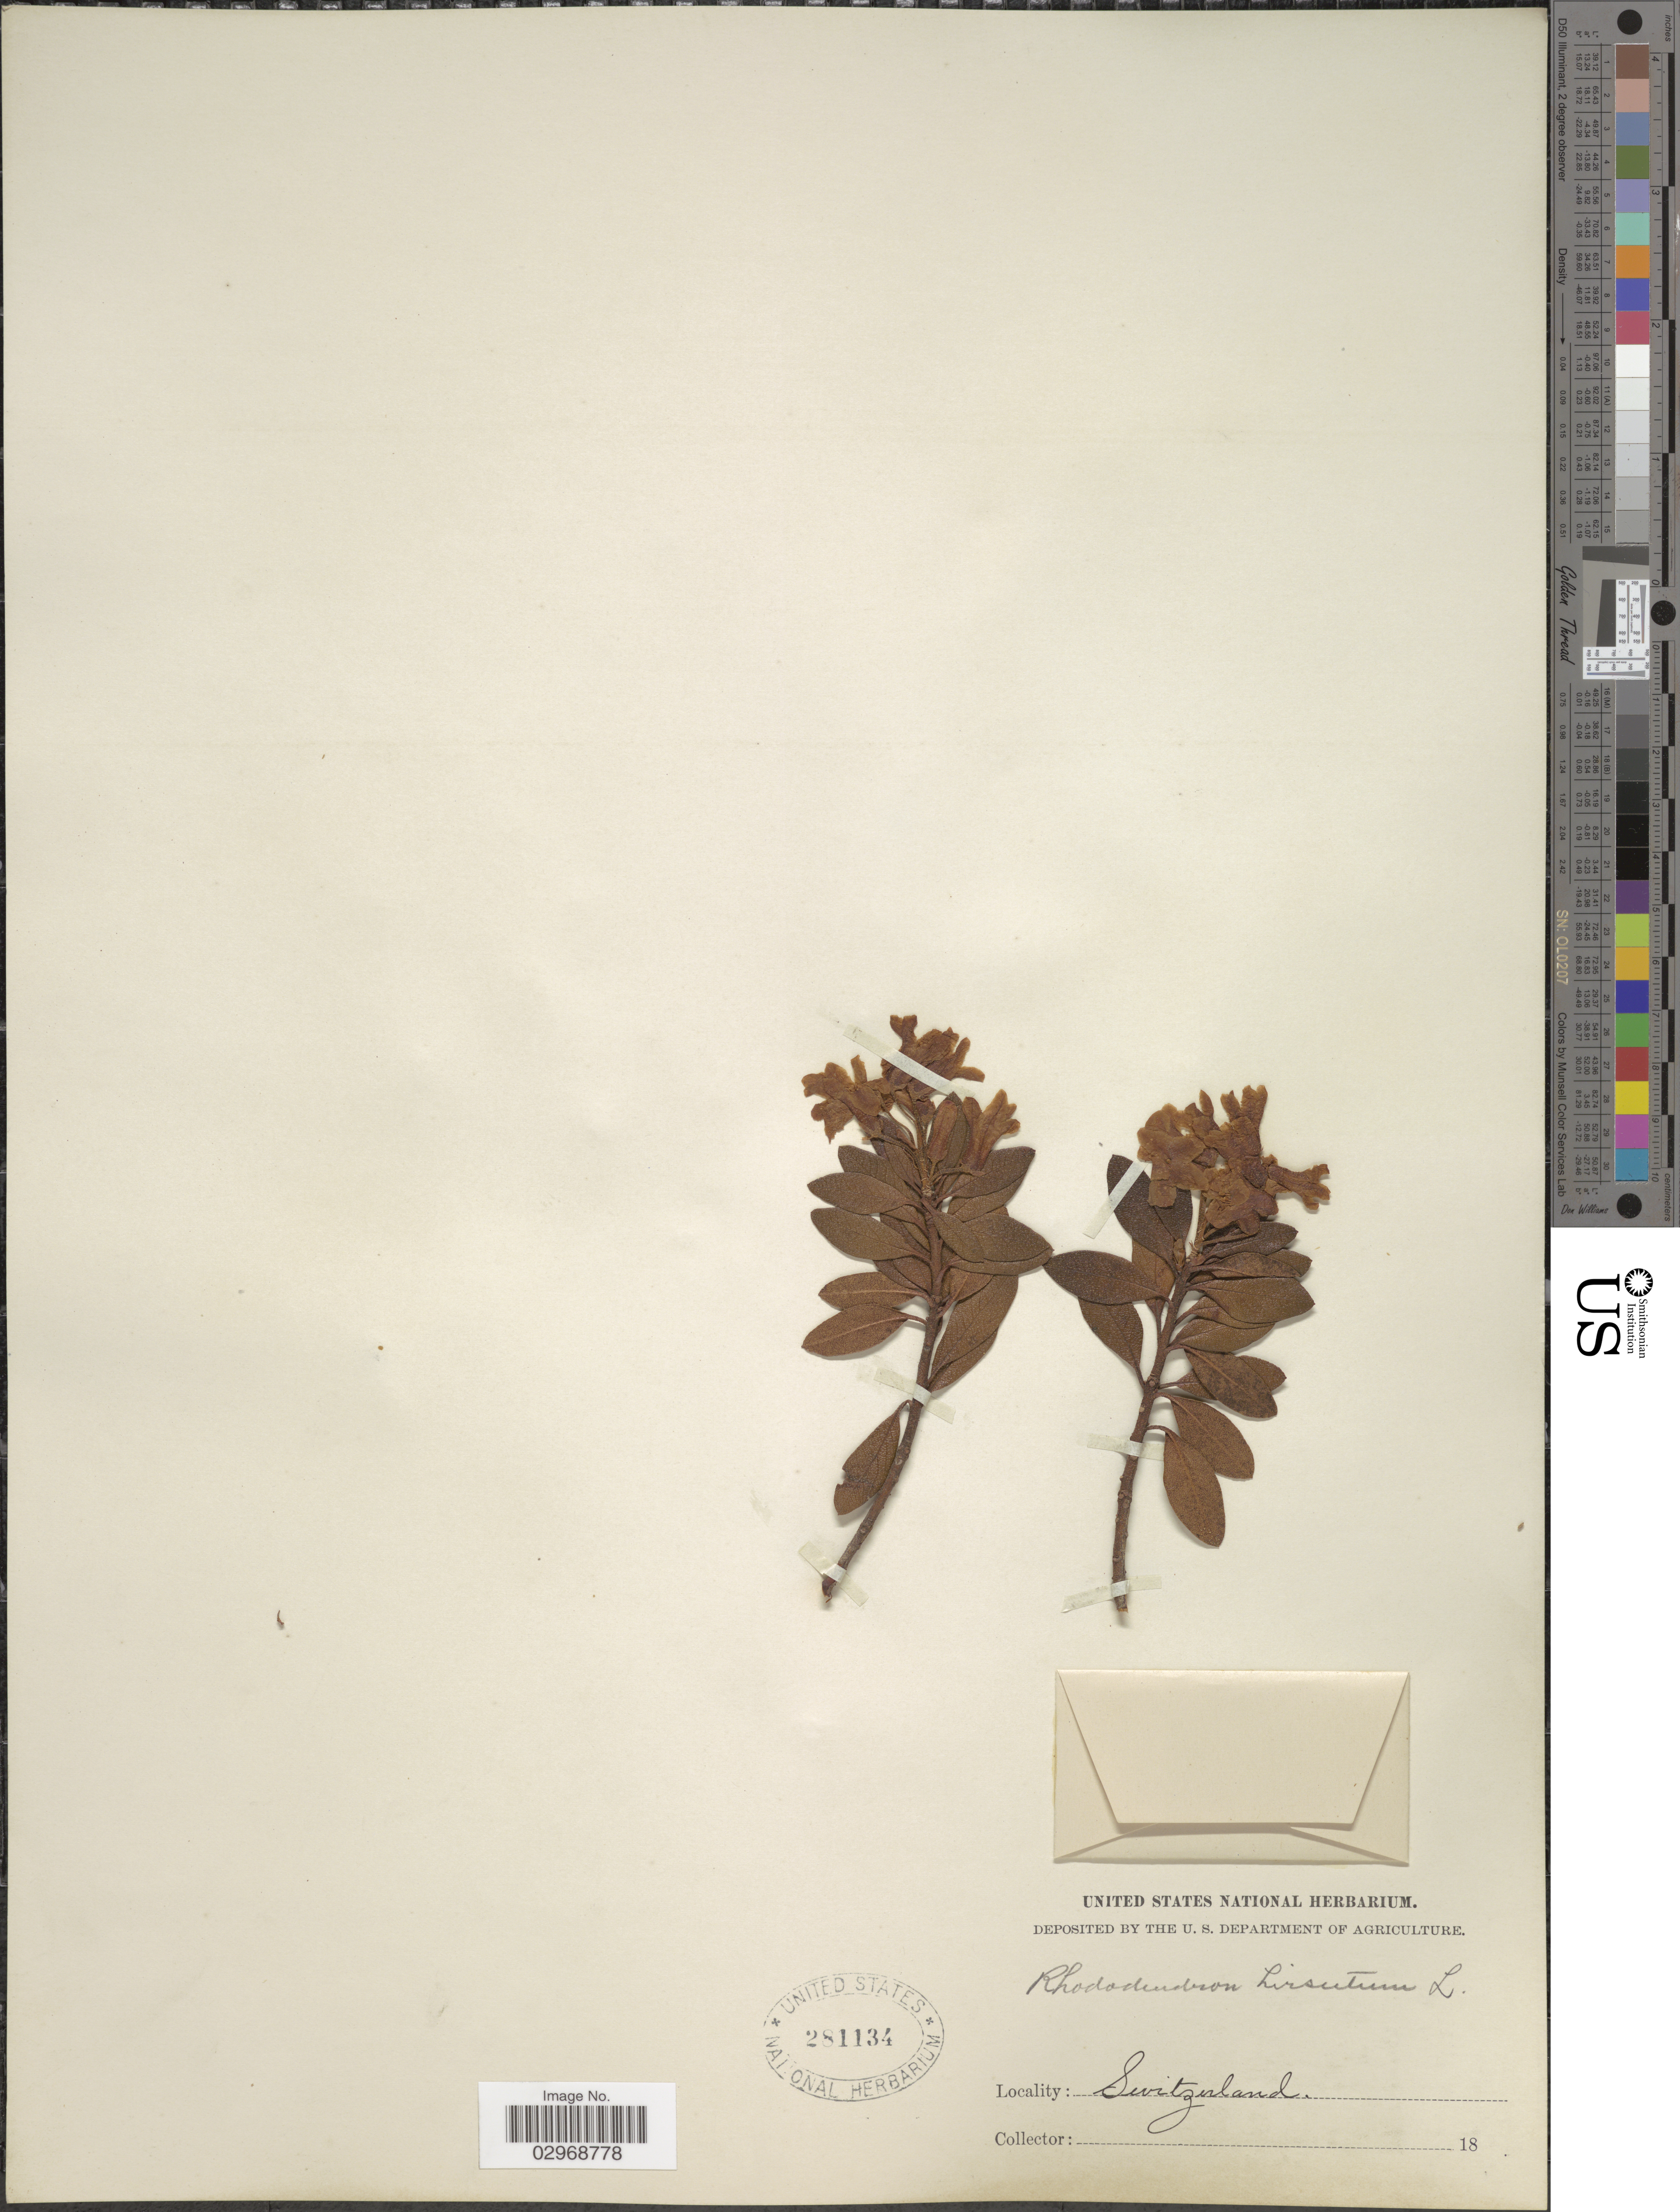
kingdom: Plantae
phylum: Tracheophyta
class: Magnoliopsida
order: Ericales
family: Ericaceae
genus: Rhododendron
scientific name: Rhododendron hirsutum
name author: L.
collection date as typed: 18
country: Switzerland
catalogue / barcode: US 281134